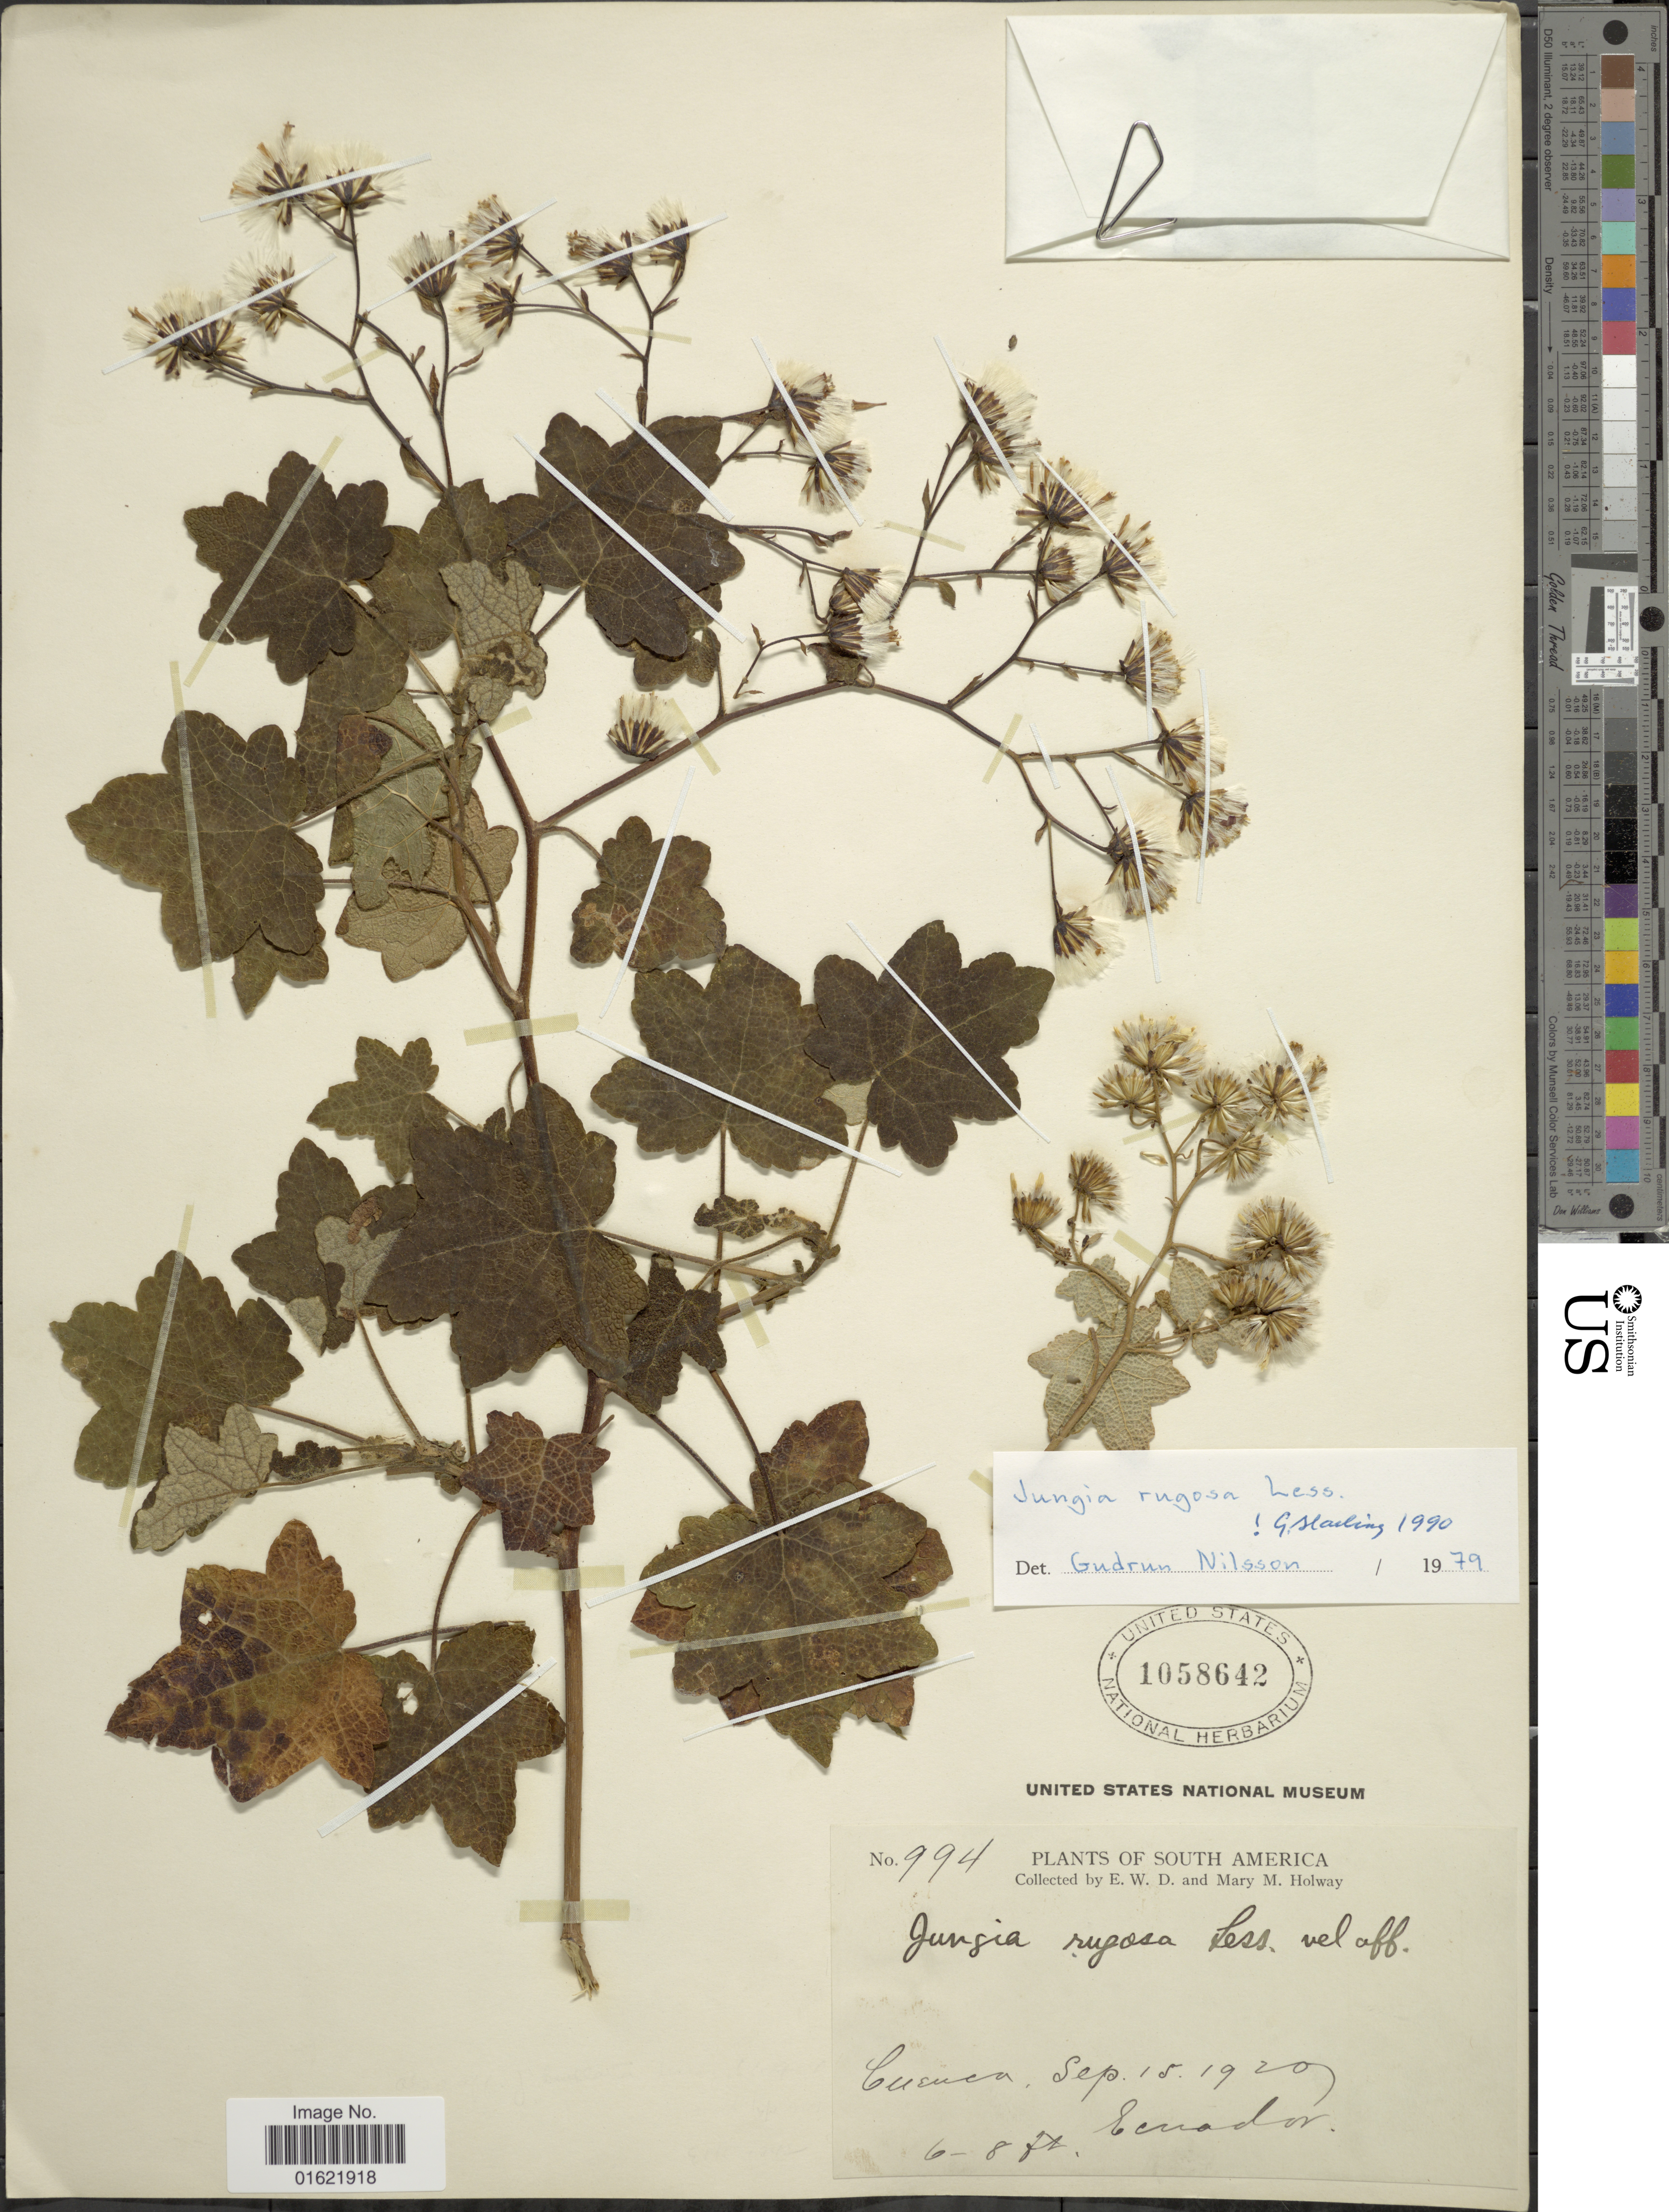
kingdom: Plantae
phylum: Tracheophyta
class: Magnoliopsida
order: Asterales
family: Asteraceae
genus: Jungia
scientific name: Jungia rugosa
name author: Less.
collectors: E. W. D. Holway & M. M. Holway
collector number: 994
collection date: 1920-09-15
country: Ecuador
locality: Cuenca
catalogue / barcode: US 1058642